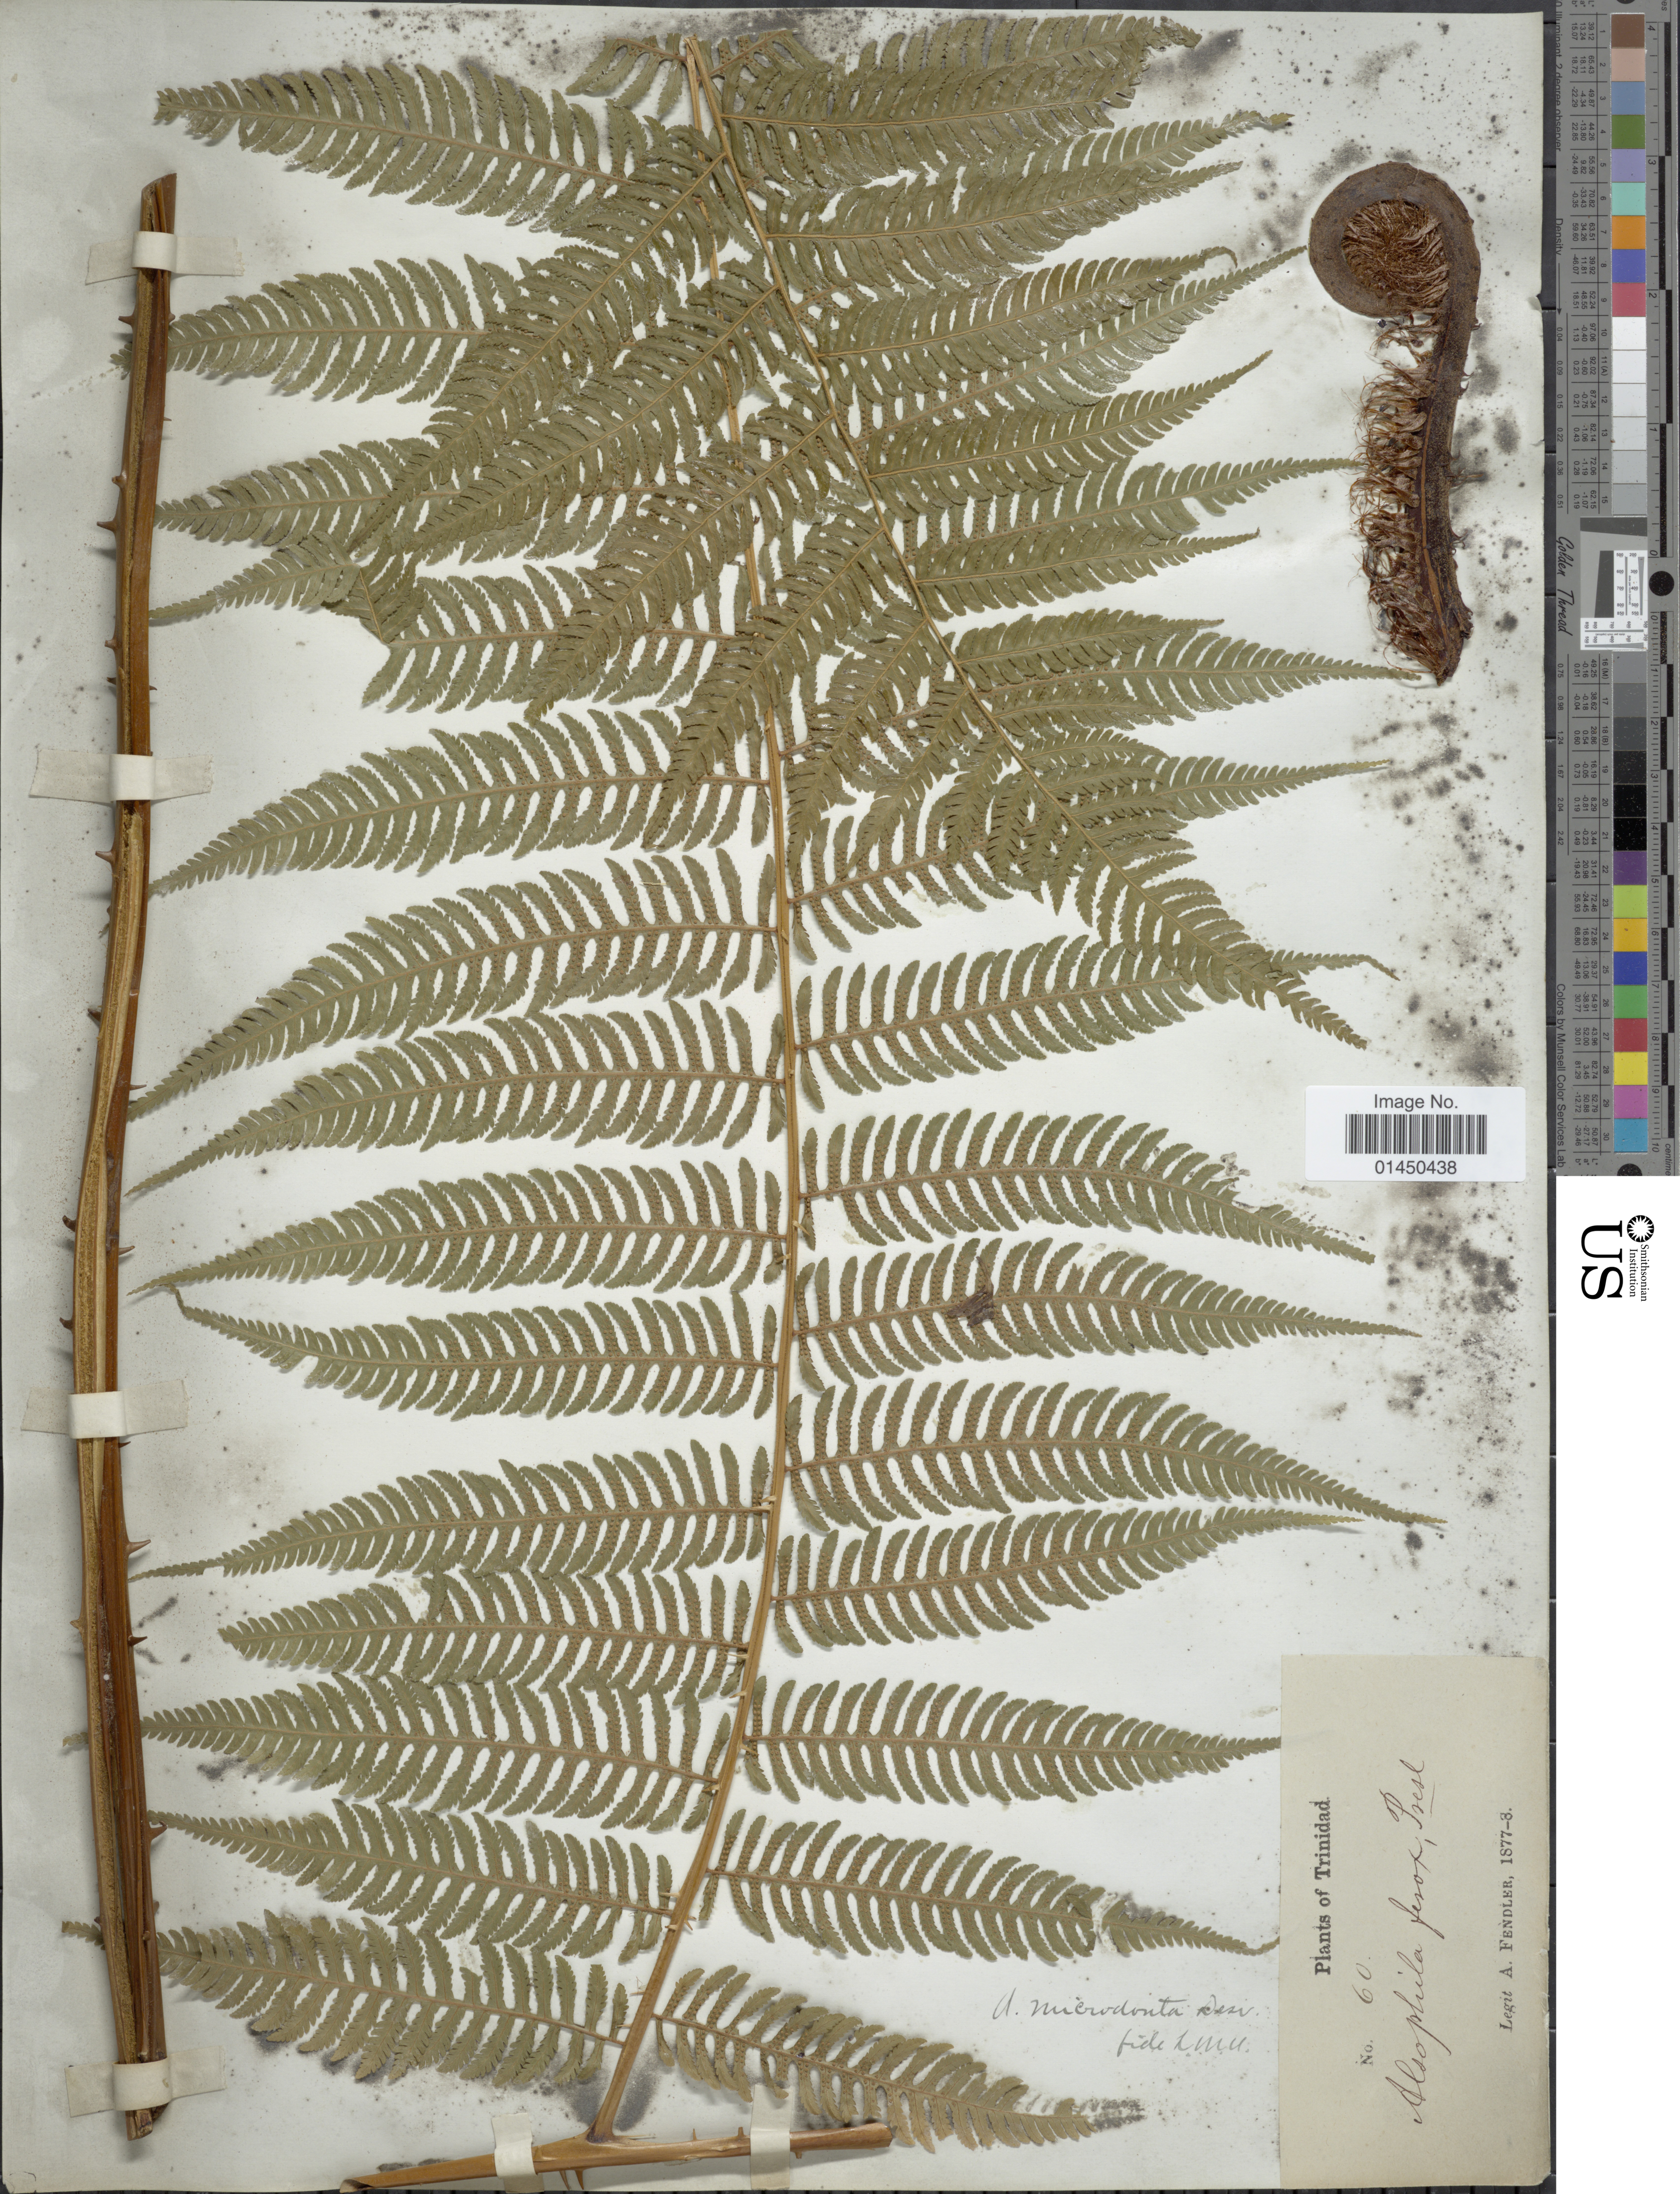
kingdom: Plantae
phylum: Tracheophyta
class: Polypodiopsida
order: Cyatheales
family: Cyatheaceae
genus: Cyathea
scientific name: Cyathea microdonta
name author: (Desv.) Domin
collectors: A. Fendler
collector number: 60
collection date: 1877/1878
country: Trinidad and Tobago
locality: Trinidad.